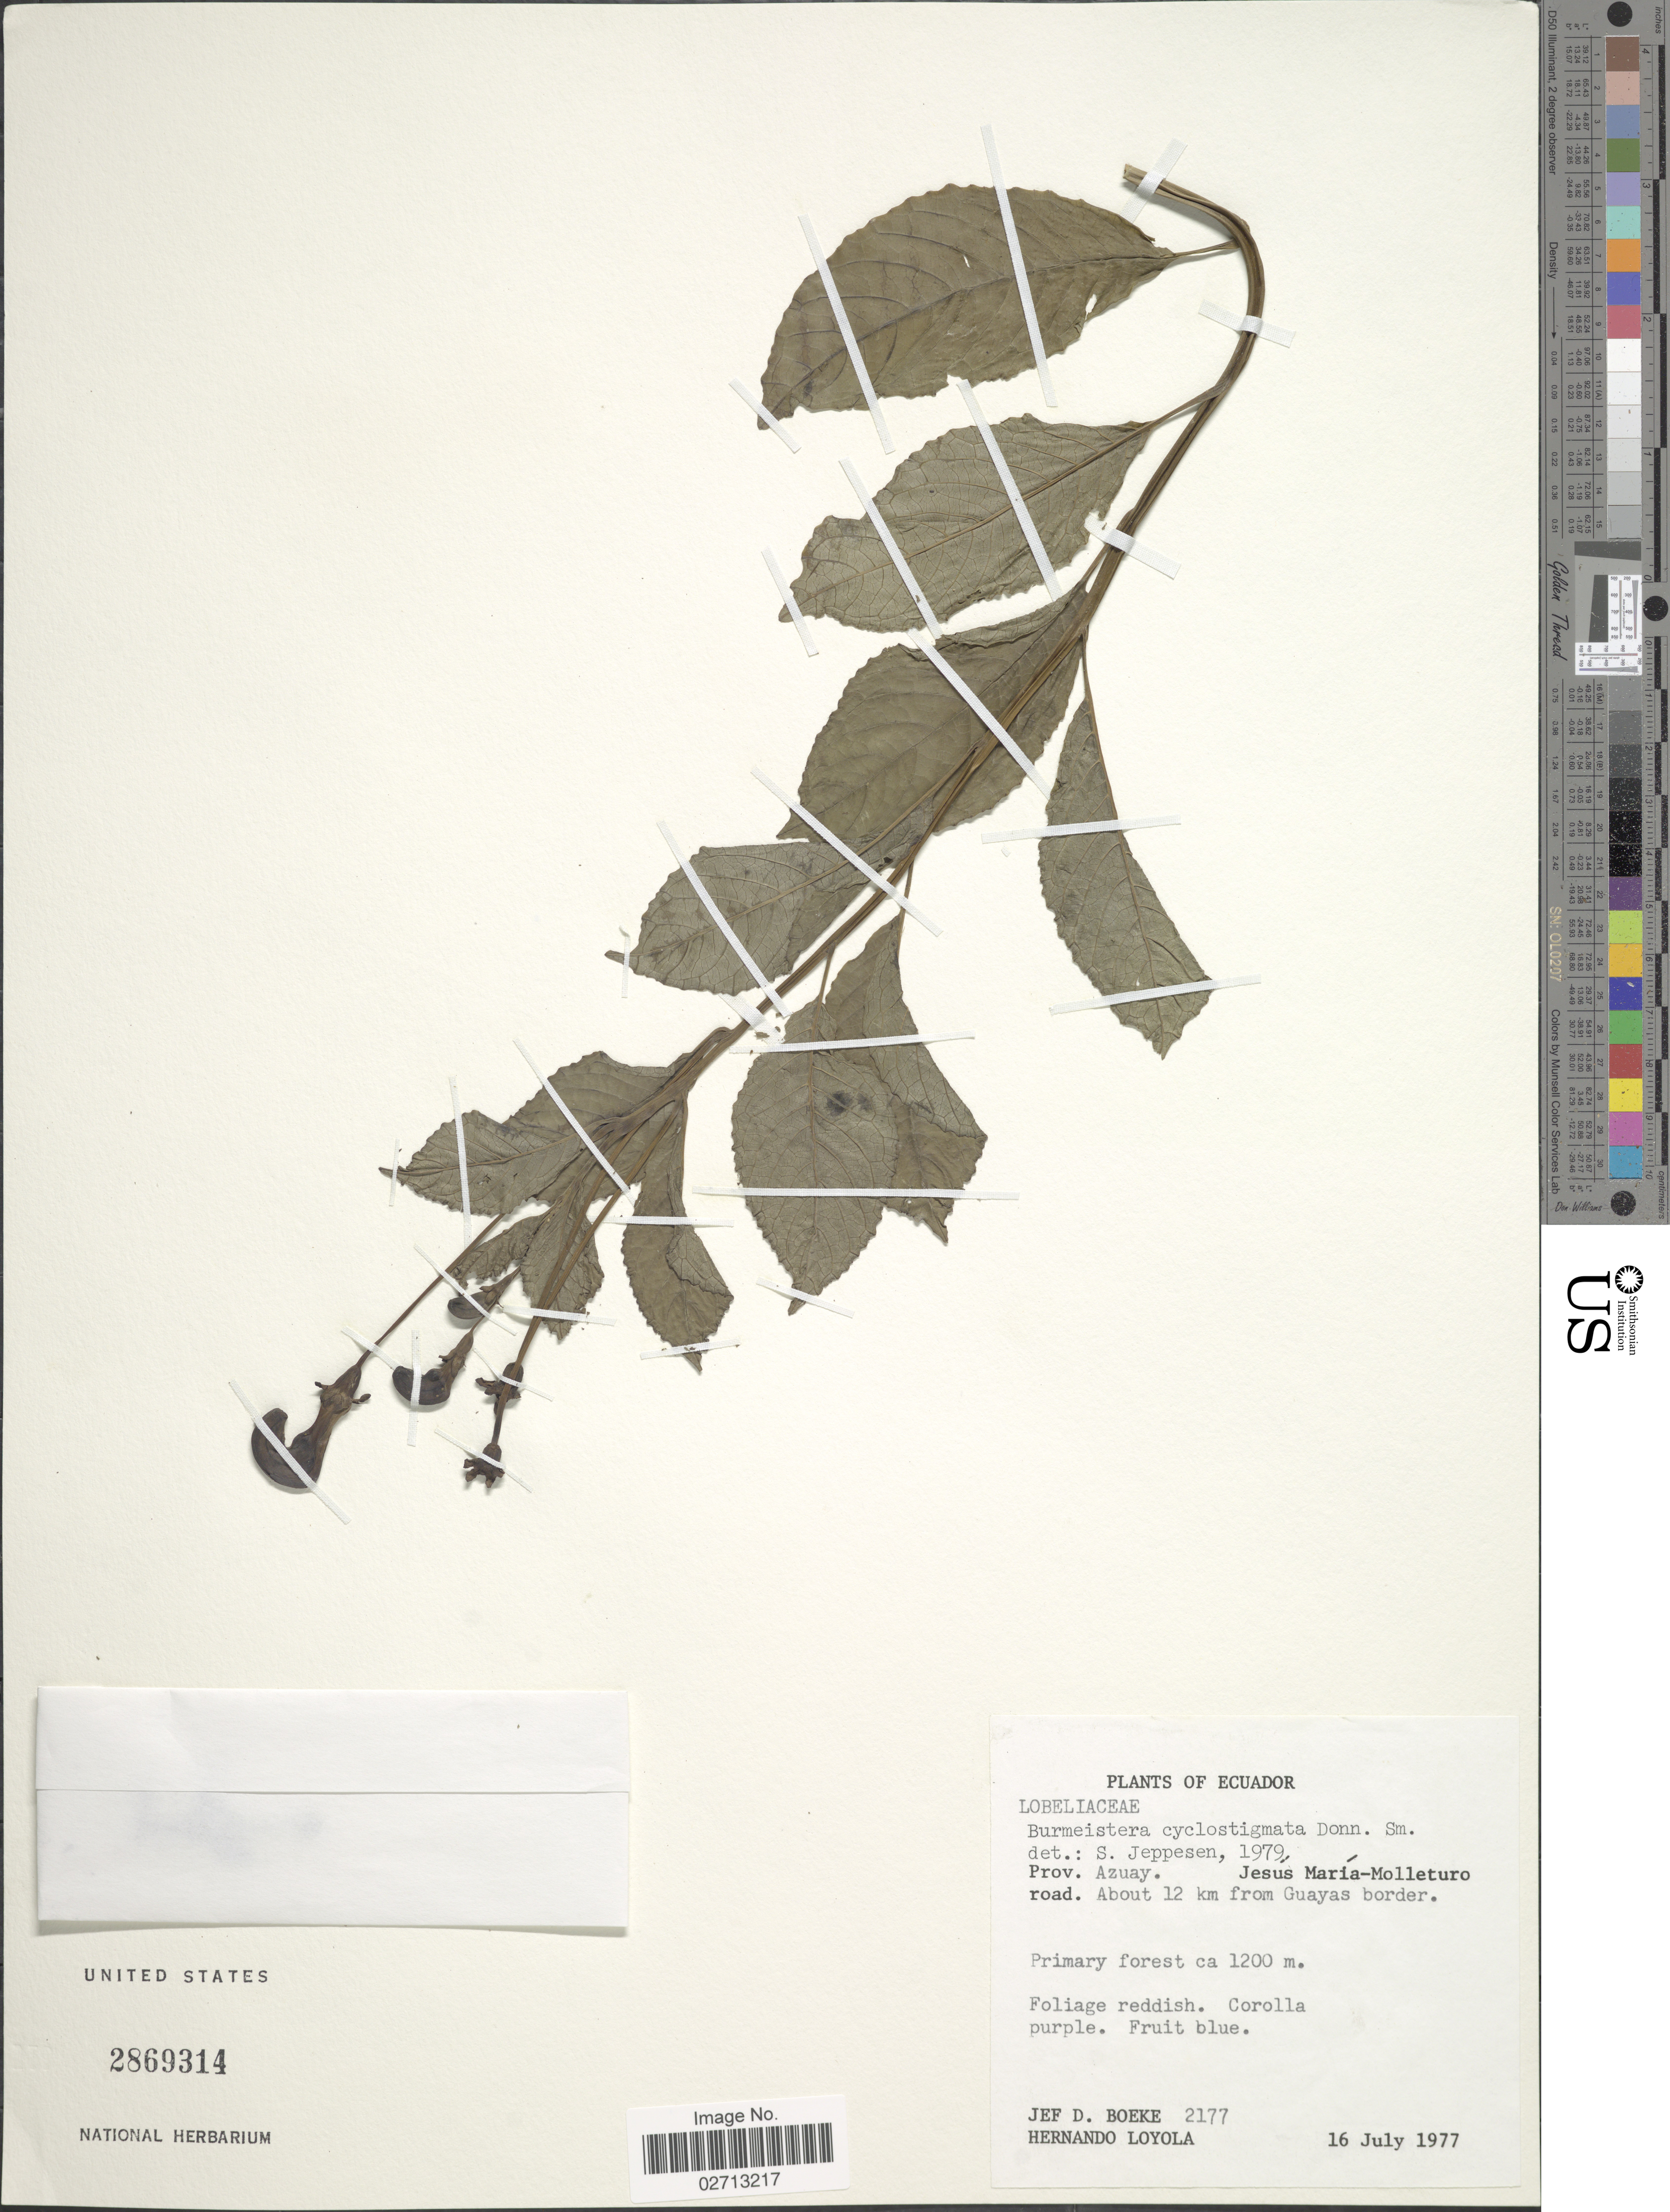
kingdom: Plantae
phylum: Tracheophyta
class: Magnoliopsida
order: Asterales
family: Campanulaceae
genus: Burmeistera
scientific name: Burmeistera cyclostigmata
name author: Donn. Sm.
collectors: J. Boeke & H. Loyola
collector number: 2177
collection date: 1977-07-16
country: Ecuador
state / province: Azuay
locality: Jesus María-Molleturo road. About 12 km from Guayas border.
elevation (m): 1200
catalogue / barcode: US 2869314